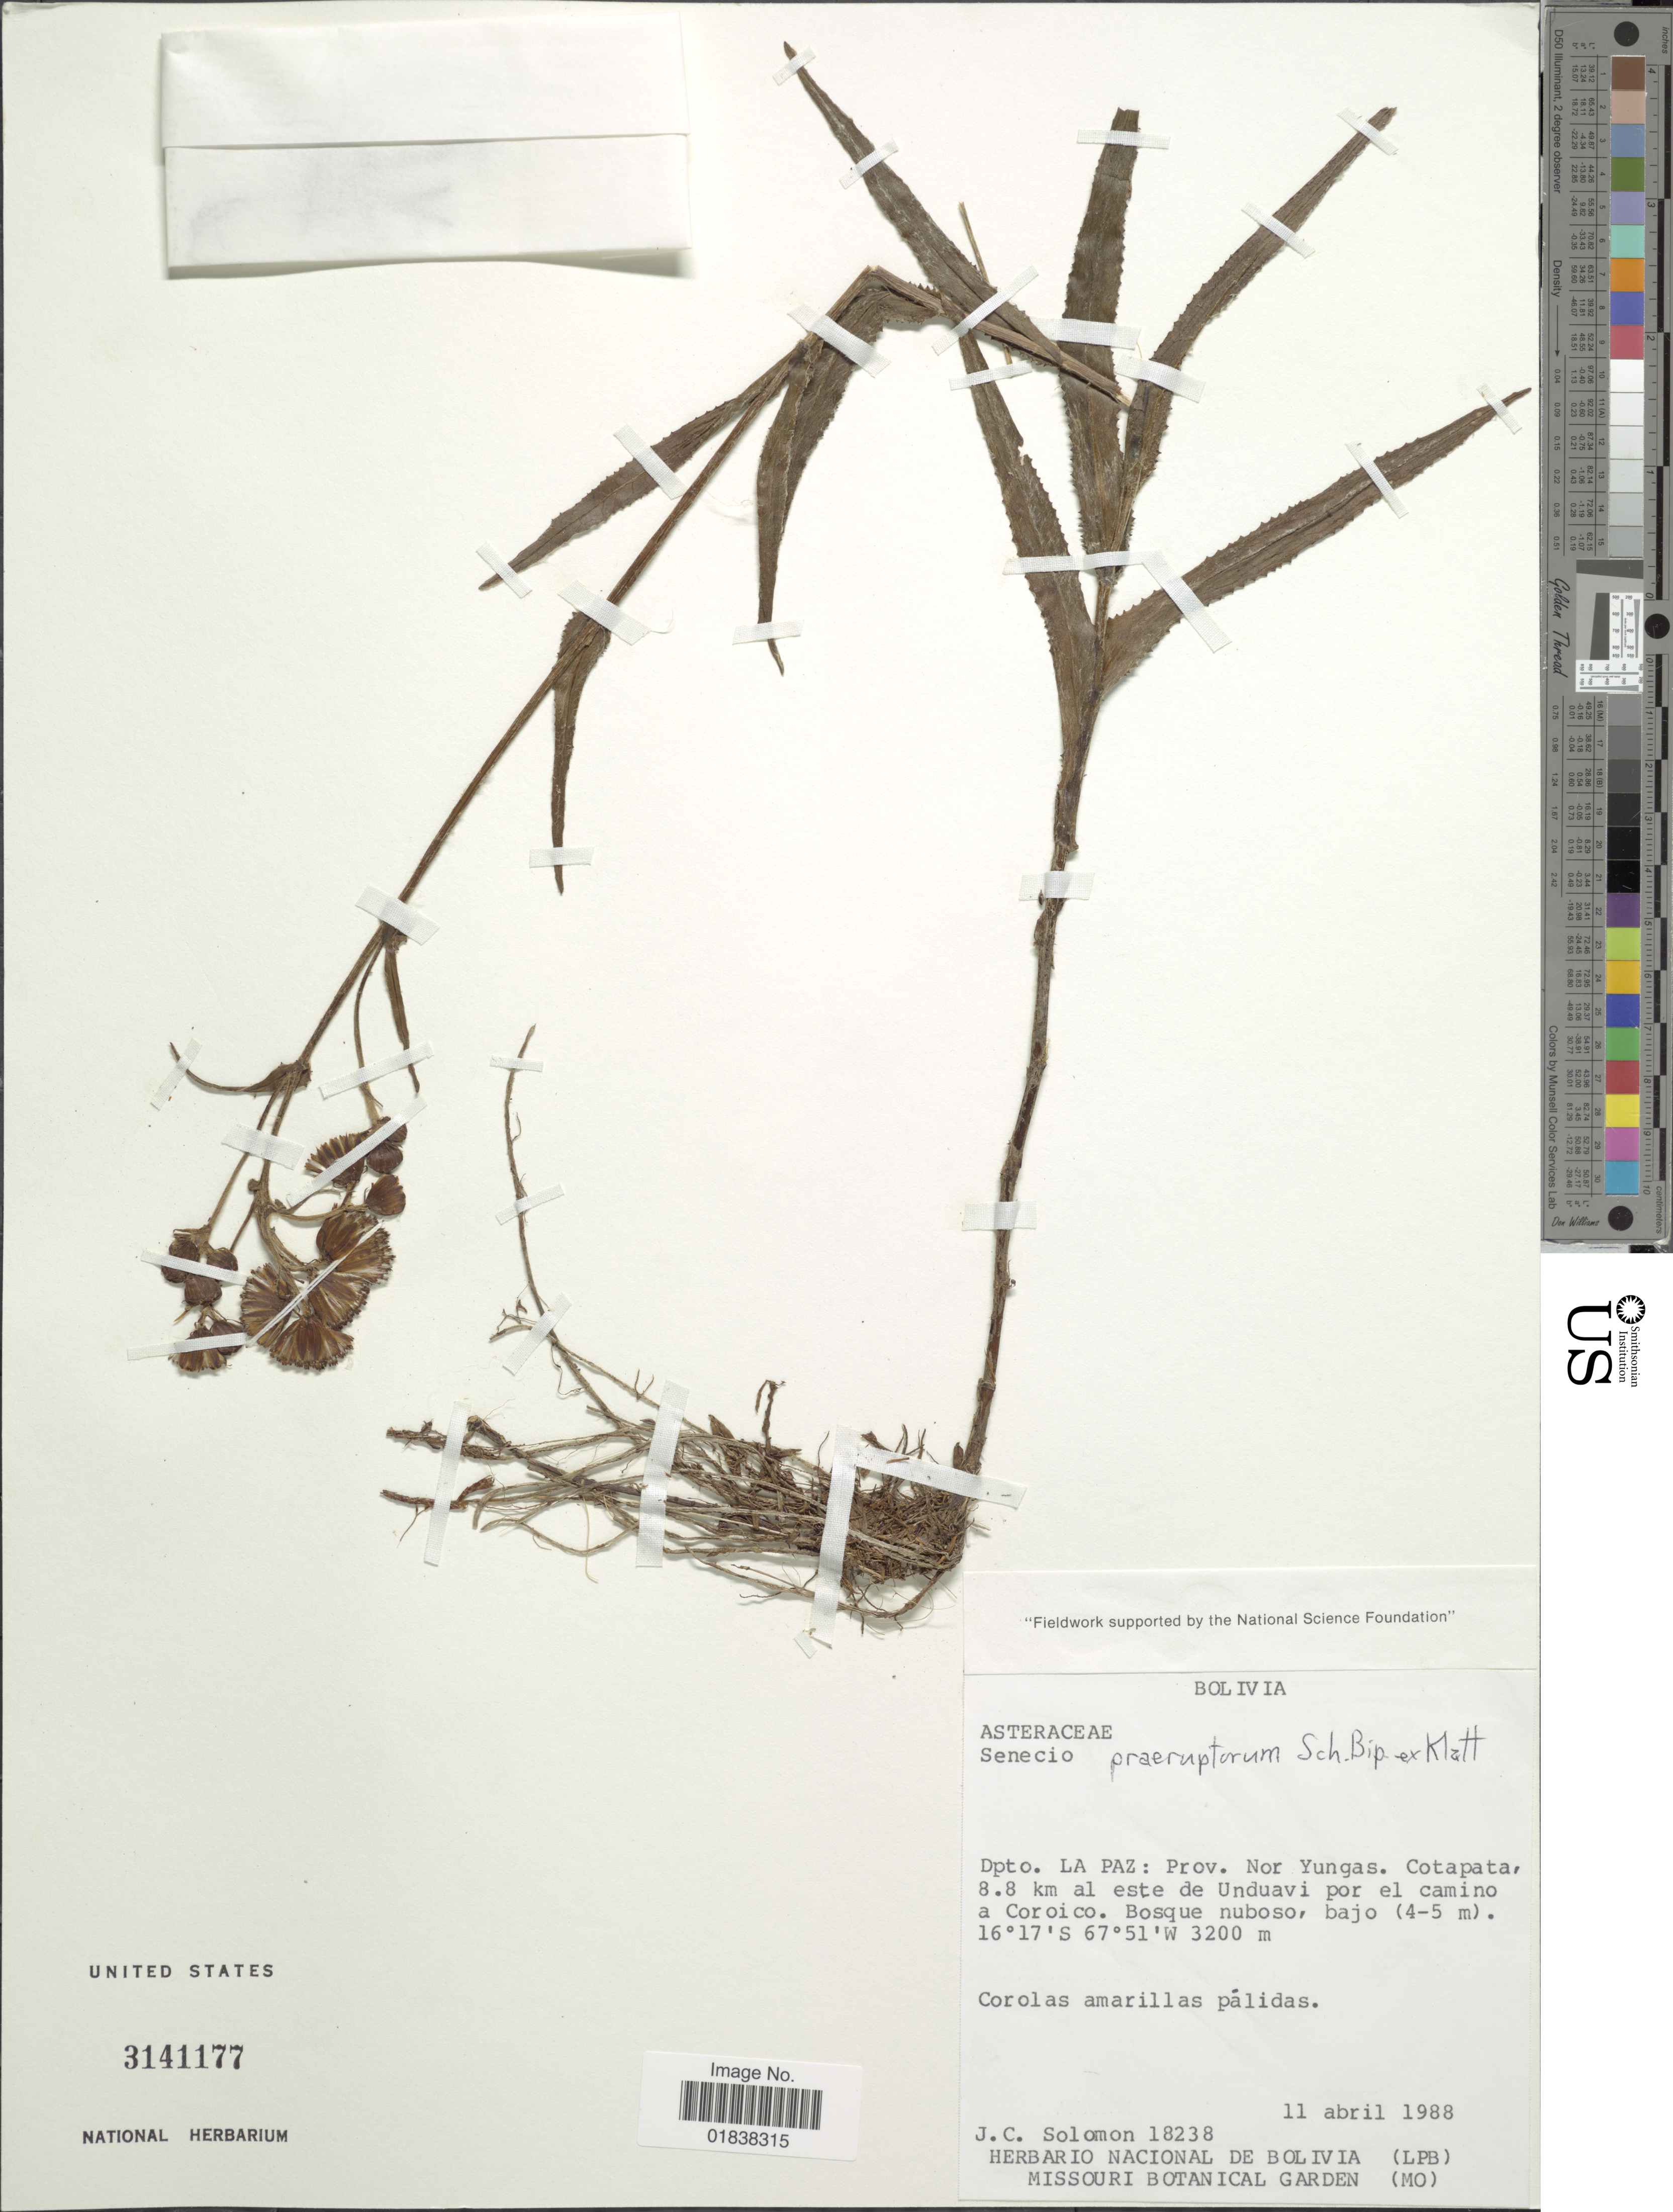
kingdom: Plantae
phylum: Tracheophyta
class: Magnoliopsida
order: Asterales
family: Asteraceae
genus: Senecio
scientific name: Senecio tephrosioides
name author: Turcz.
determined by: Salomon, Luciana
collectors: J. C. Solomon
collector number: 18238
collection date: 1988-04-11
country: Bolivia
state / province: La Paz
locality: Prov. Nor Yungas, Cotapata, 8.8 km al este de Unduavi por el camino a Coroico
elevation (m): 3200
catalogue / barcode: US 3141177